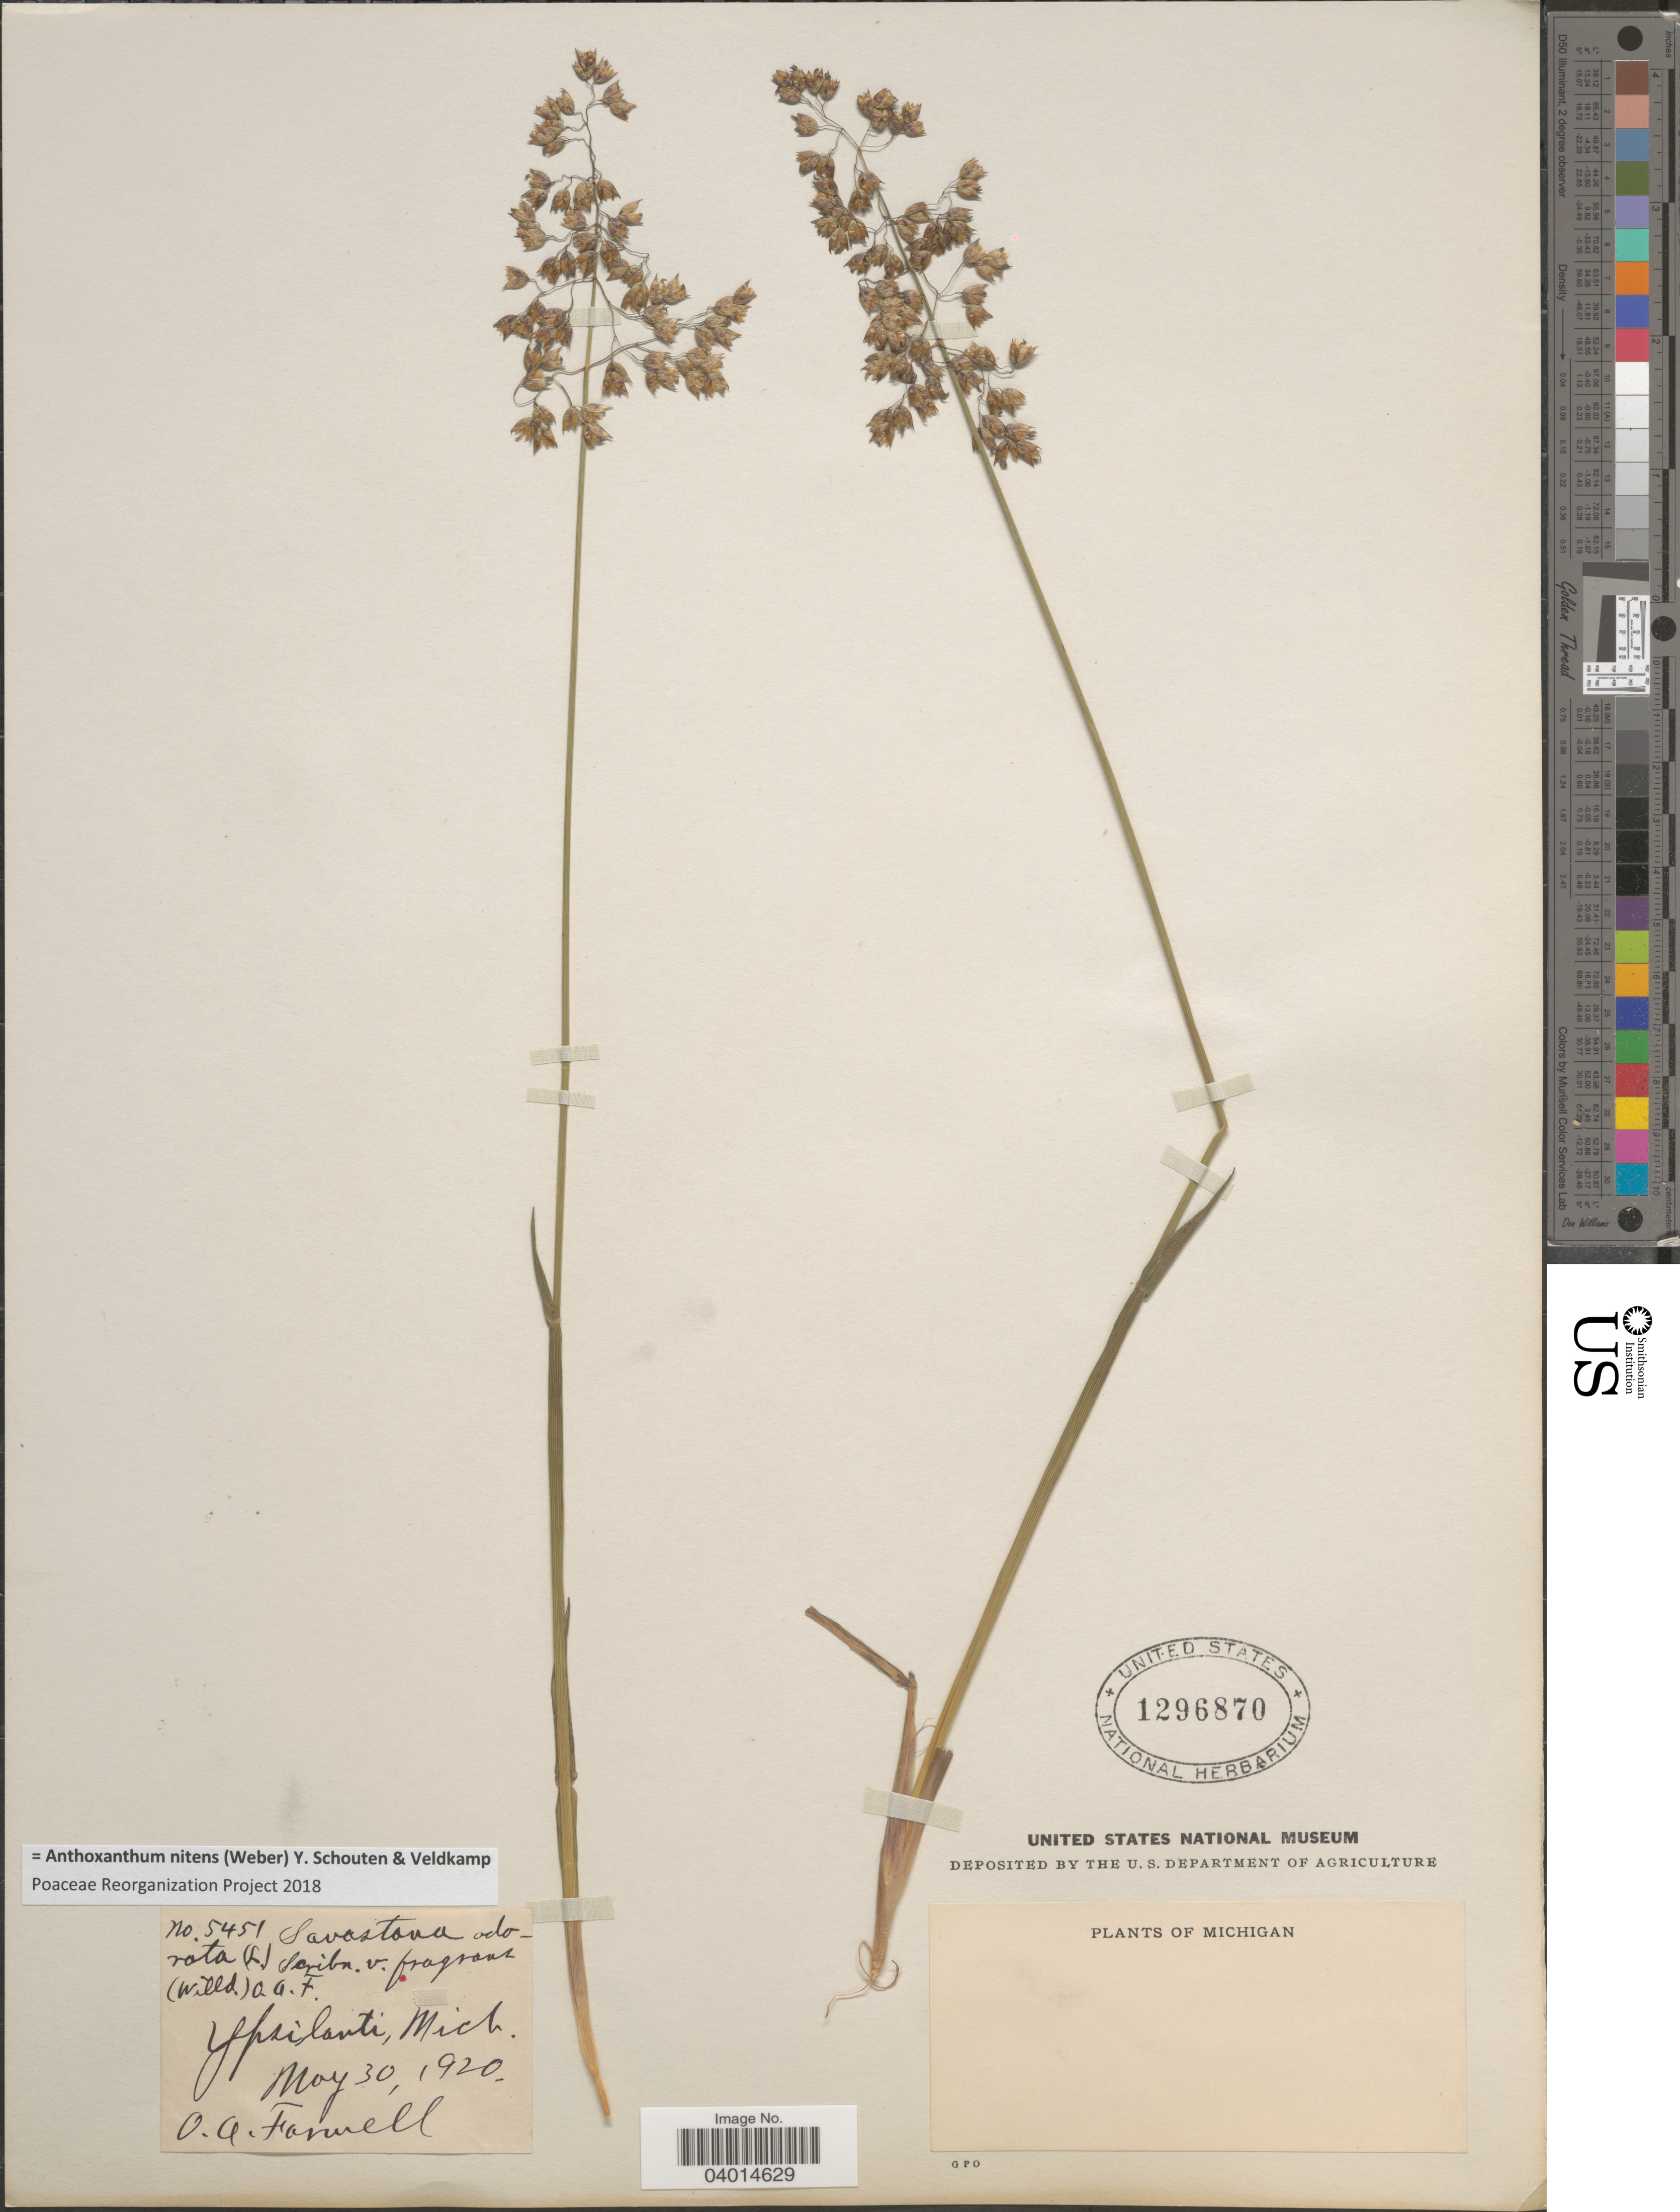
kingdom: Plantae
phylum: Tracheophyta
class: Liliopsida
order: Poales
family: Poaceae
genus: Anthoxanthum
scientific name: Anthoxanthum nitens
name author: (G.H. Weber) R.T.A. Schouten & Veldkamp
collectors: O. Farwell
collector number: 5451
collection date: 1920-05-30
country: United States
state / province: Michigan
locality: Ypsilanti.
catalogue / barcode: US 1296870